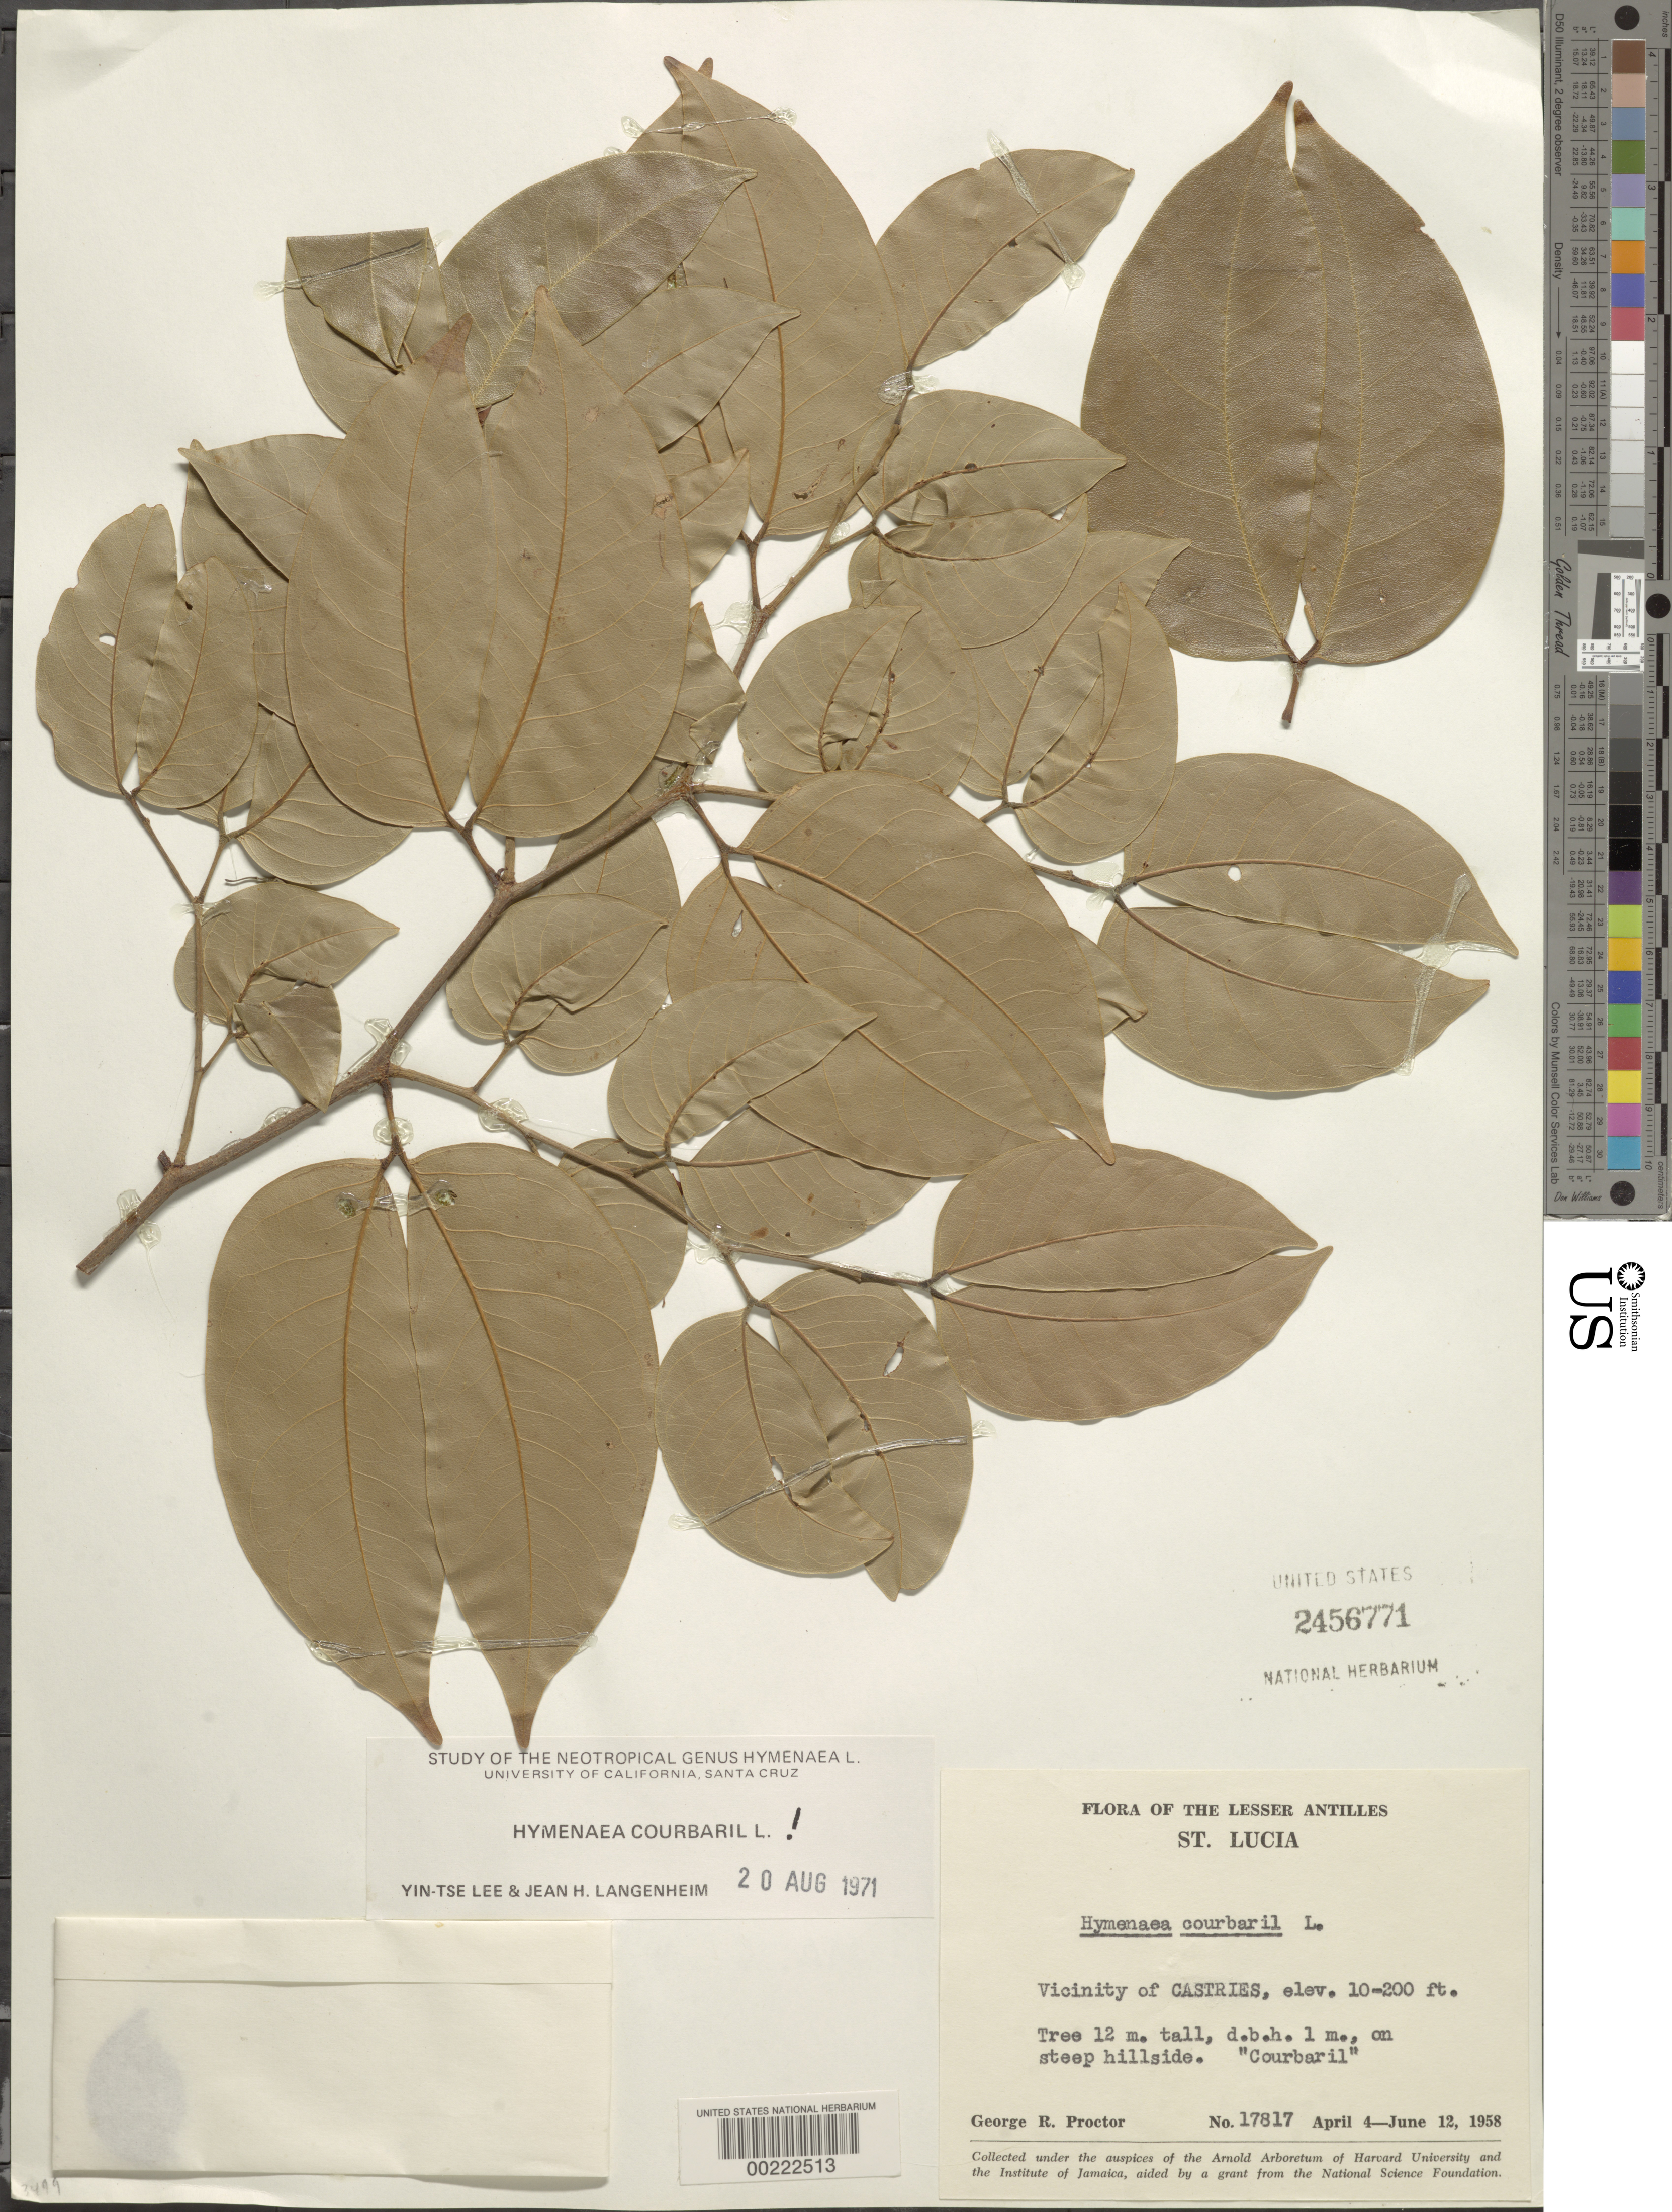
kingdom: Plantae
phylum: Tracheophyta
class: Magnoliopsida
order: Fabales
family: Fabaceae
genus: Hymenaea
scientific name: Hymenaea courbaril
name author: L.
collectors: G. R. Proctor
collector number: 18935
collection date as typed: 04 Apr 1958 to 12 Jun 1958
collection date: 1958-04-04/1958-06-12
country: St. Lucia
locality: Vicinity of castries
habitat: On steep hillside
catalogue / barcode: US 2456771